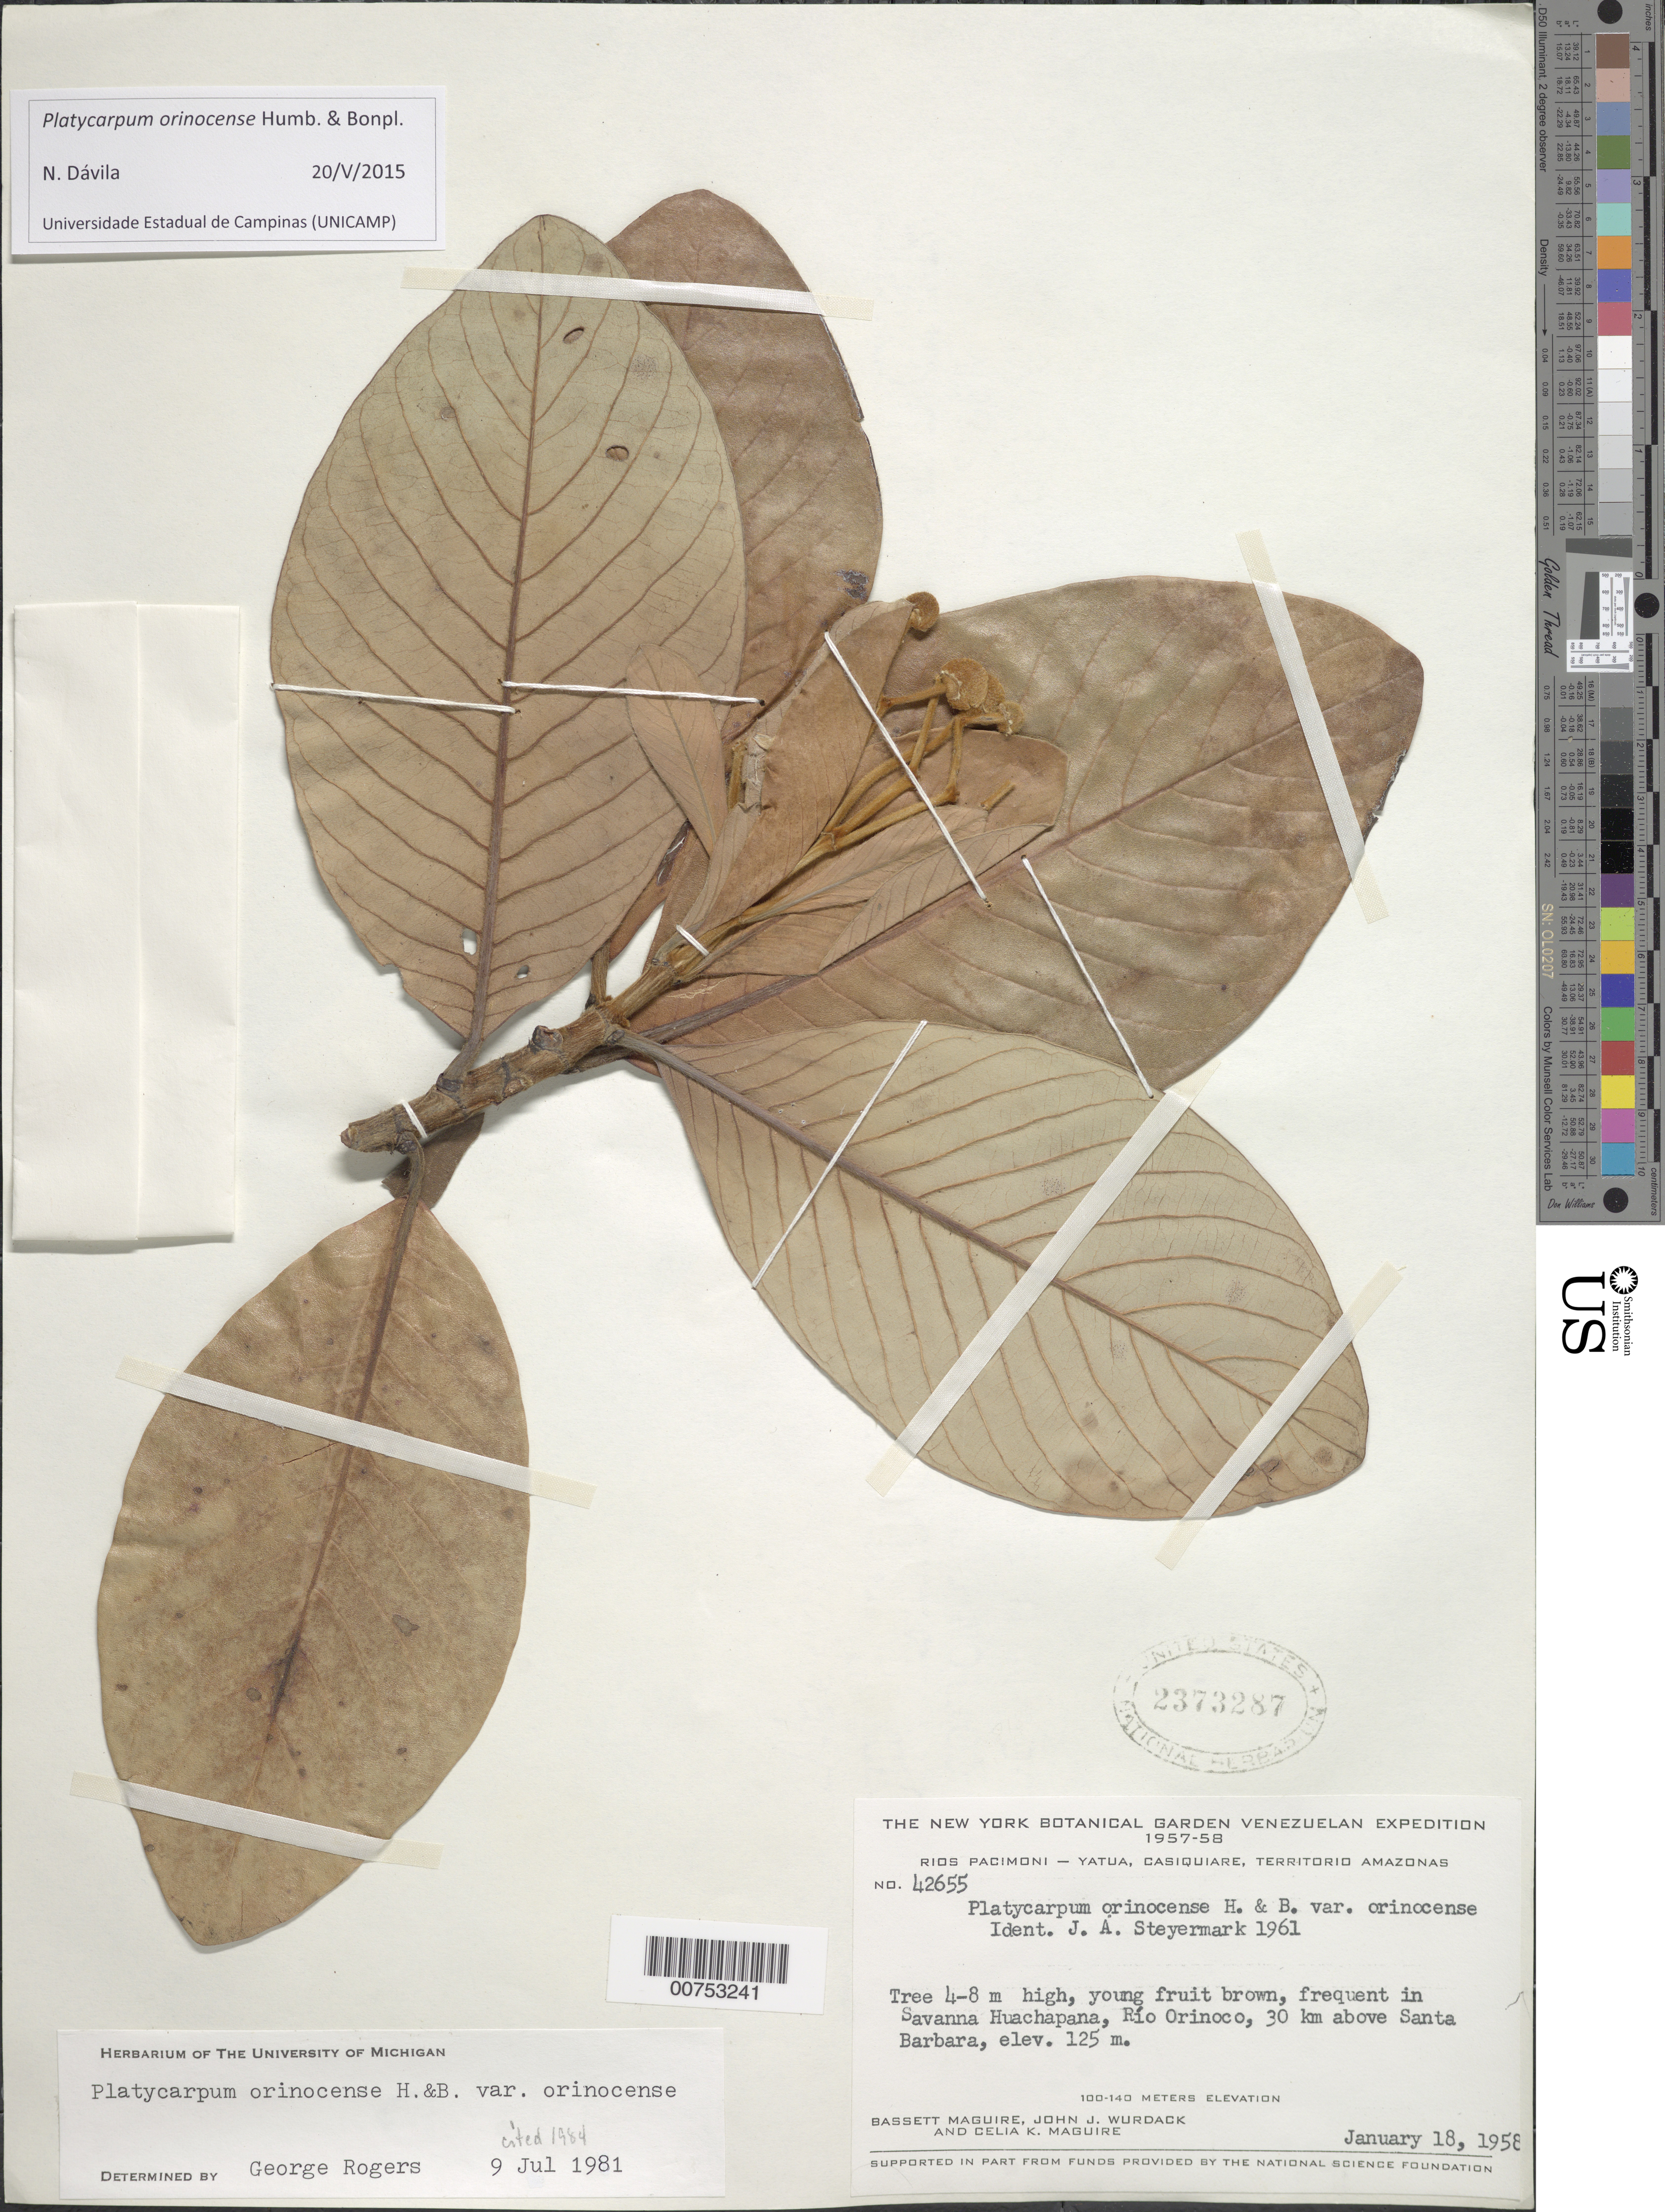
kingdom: Plantae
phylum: Tracheophyta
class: Magnoliopsida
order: Gentianales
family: Rubiaceae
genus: Platycarpum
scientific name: Platycarpum orinocense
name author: Bonpl.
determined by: Davila, N.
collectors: B. Maguire, J. J. Wurdack & C. K. Maguire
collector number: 42655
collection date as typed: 18-Jan-58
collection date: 1958-01-18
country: Venezuela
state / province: Amazonas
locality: Río Orinoco, Savanna Huachapana, 30 km above Santa Barbara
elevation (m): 100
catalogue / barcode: US 2373287